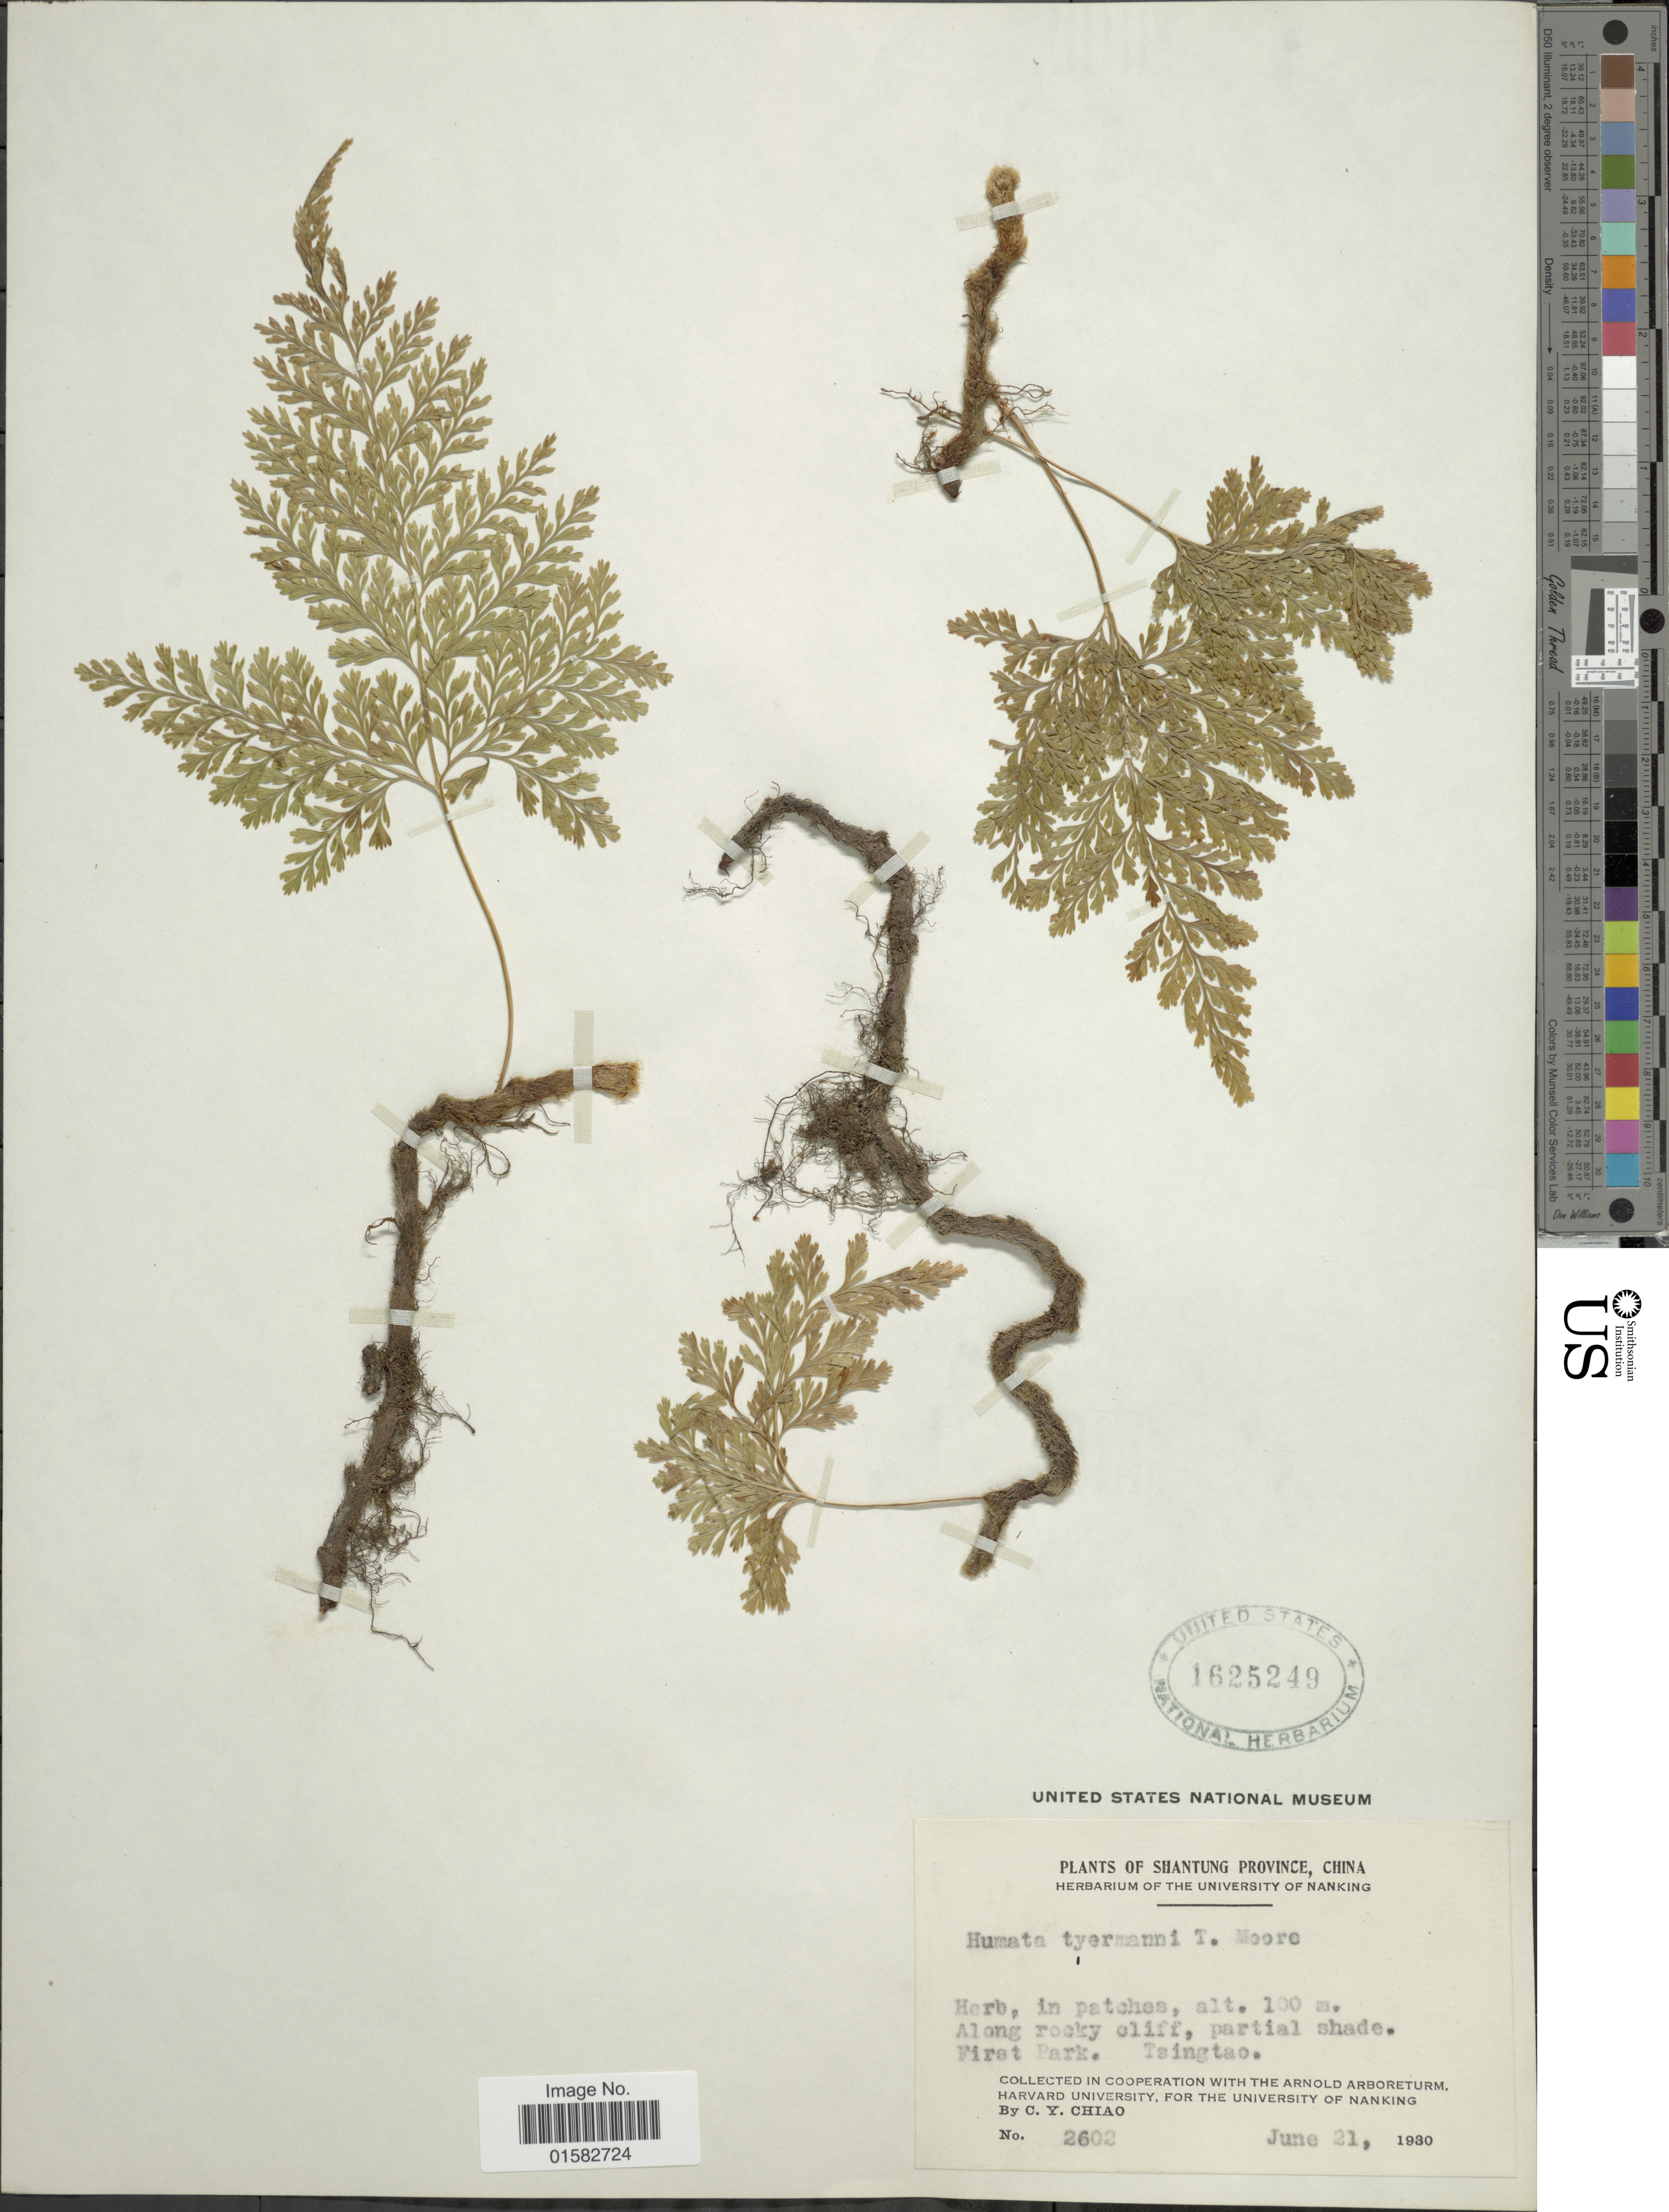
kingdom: Plantae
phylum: Tracheophyta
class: Polypodiopsida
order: Polypodiales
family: Davalliaceae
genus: Davallia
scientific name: Davallia griffithiana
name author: Hook.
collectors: C. Y. Chiao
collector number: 2602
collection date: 1930-06-21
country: China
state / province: Shandong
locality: Shantung Province, China, along rocky cliff, partial shade, First Park, Tsingtao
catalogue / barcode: US 1625249